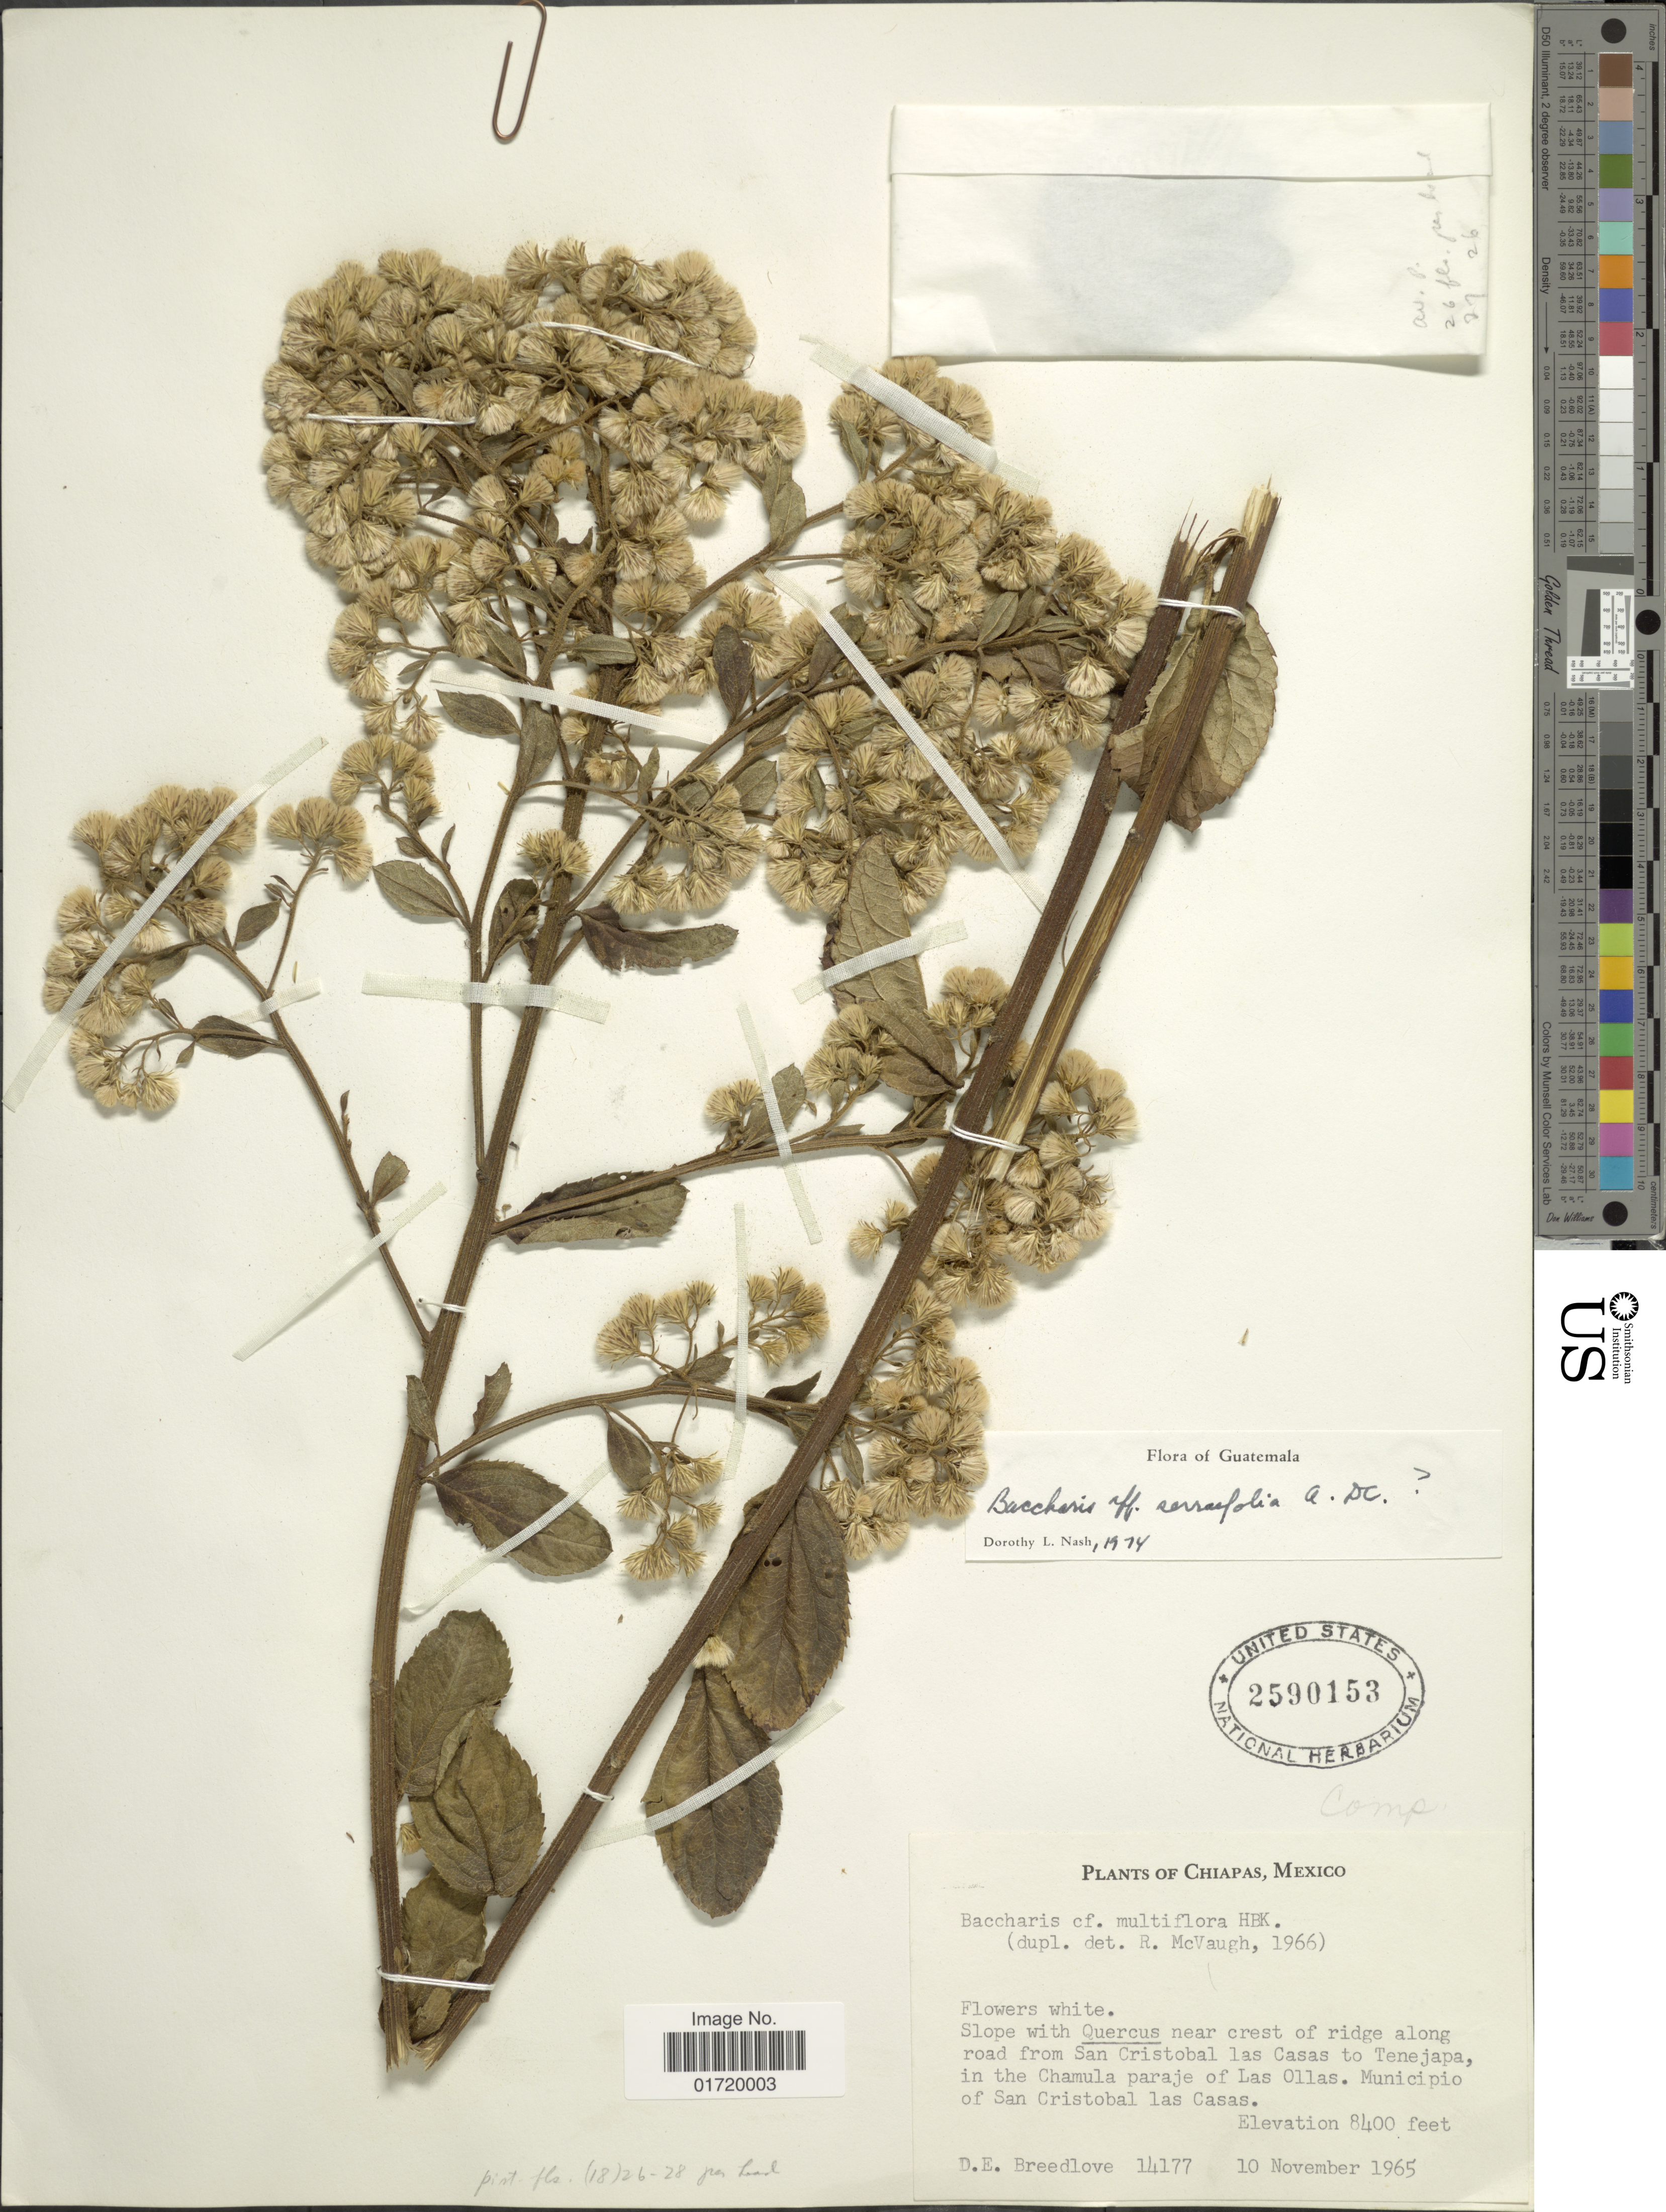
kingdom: Plantae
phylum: Tracheophyta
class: Magnoliopsida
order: Asterales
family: Asteraceae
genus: Baccharis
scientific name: Baccharis serrifolia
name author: DC.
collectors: D. E. Breedlove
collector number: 14177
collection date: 1965-11-10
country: Mexico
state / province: Chiapas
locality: Along road from San Cristobal las Casas to Tenejapa, in the Chamula paraje of Las Ollas, Municipio of San Cristobal las Casas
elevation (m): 2560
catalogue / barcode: US 2590153